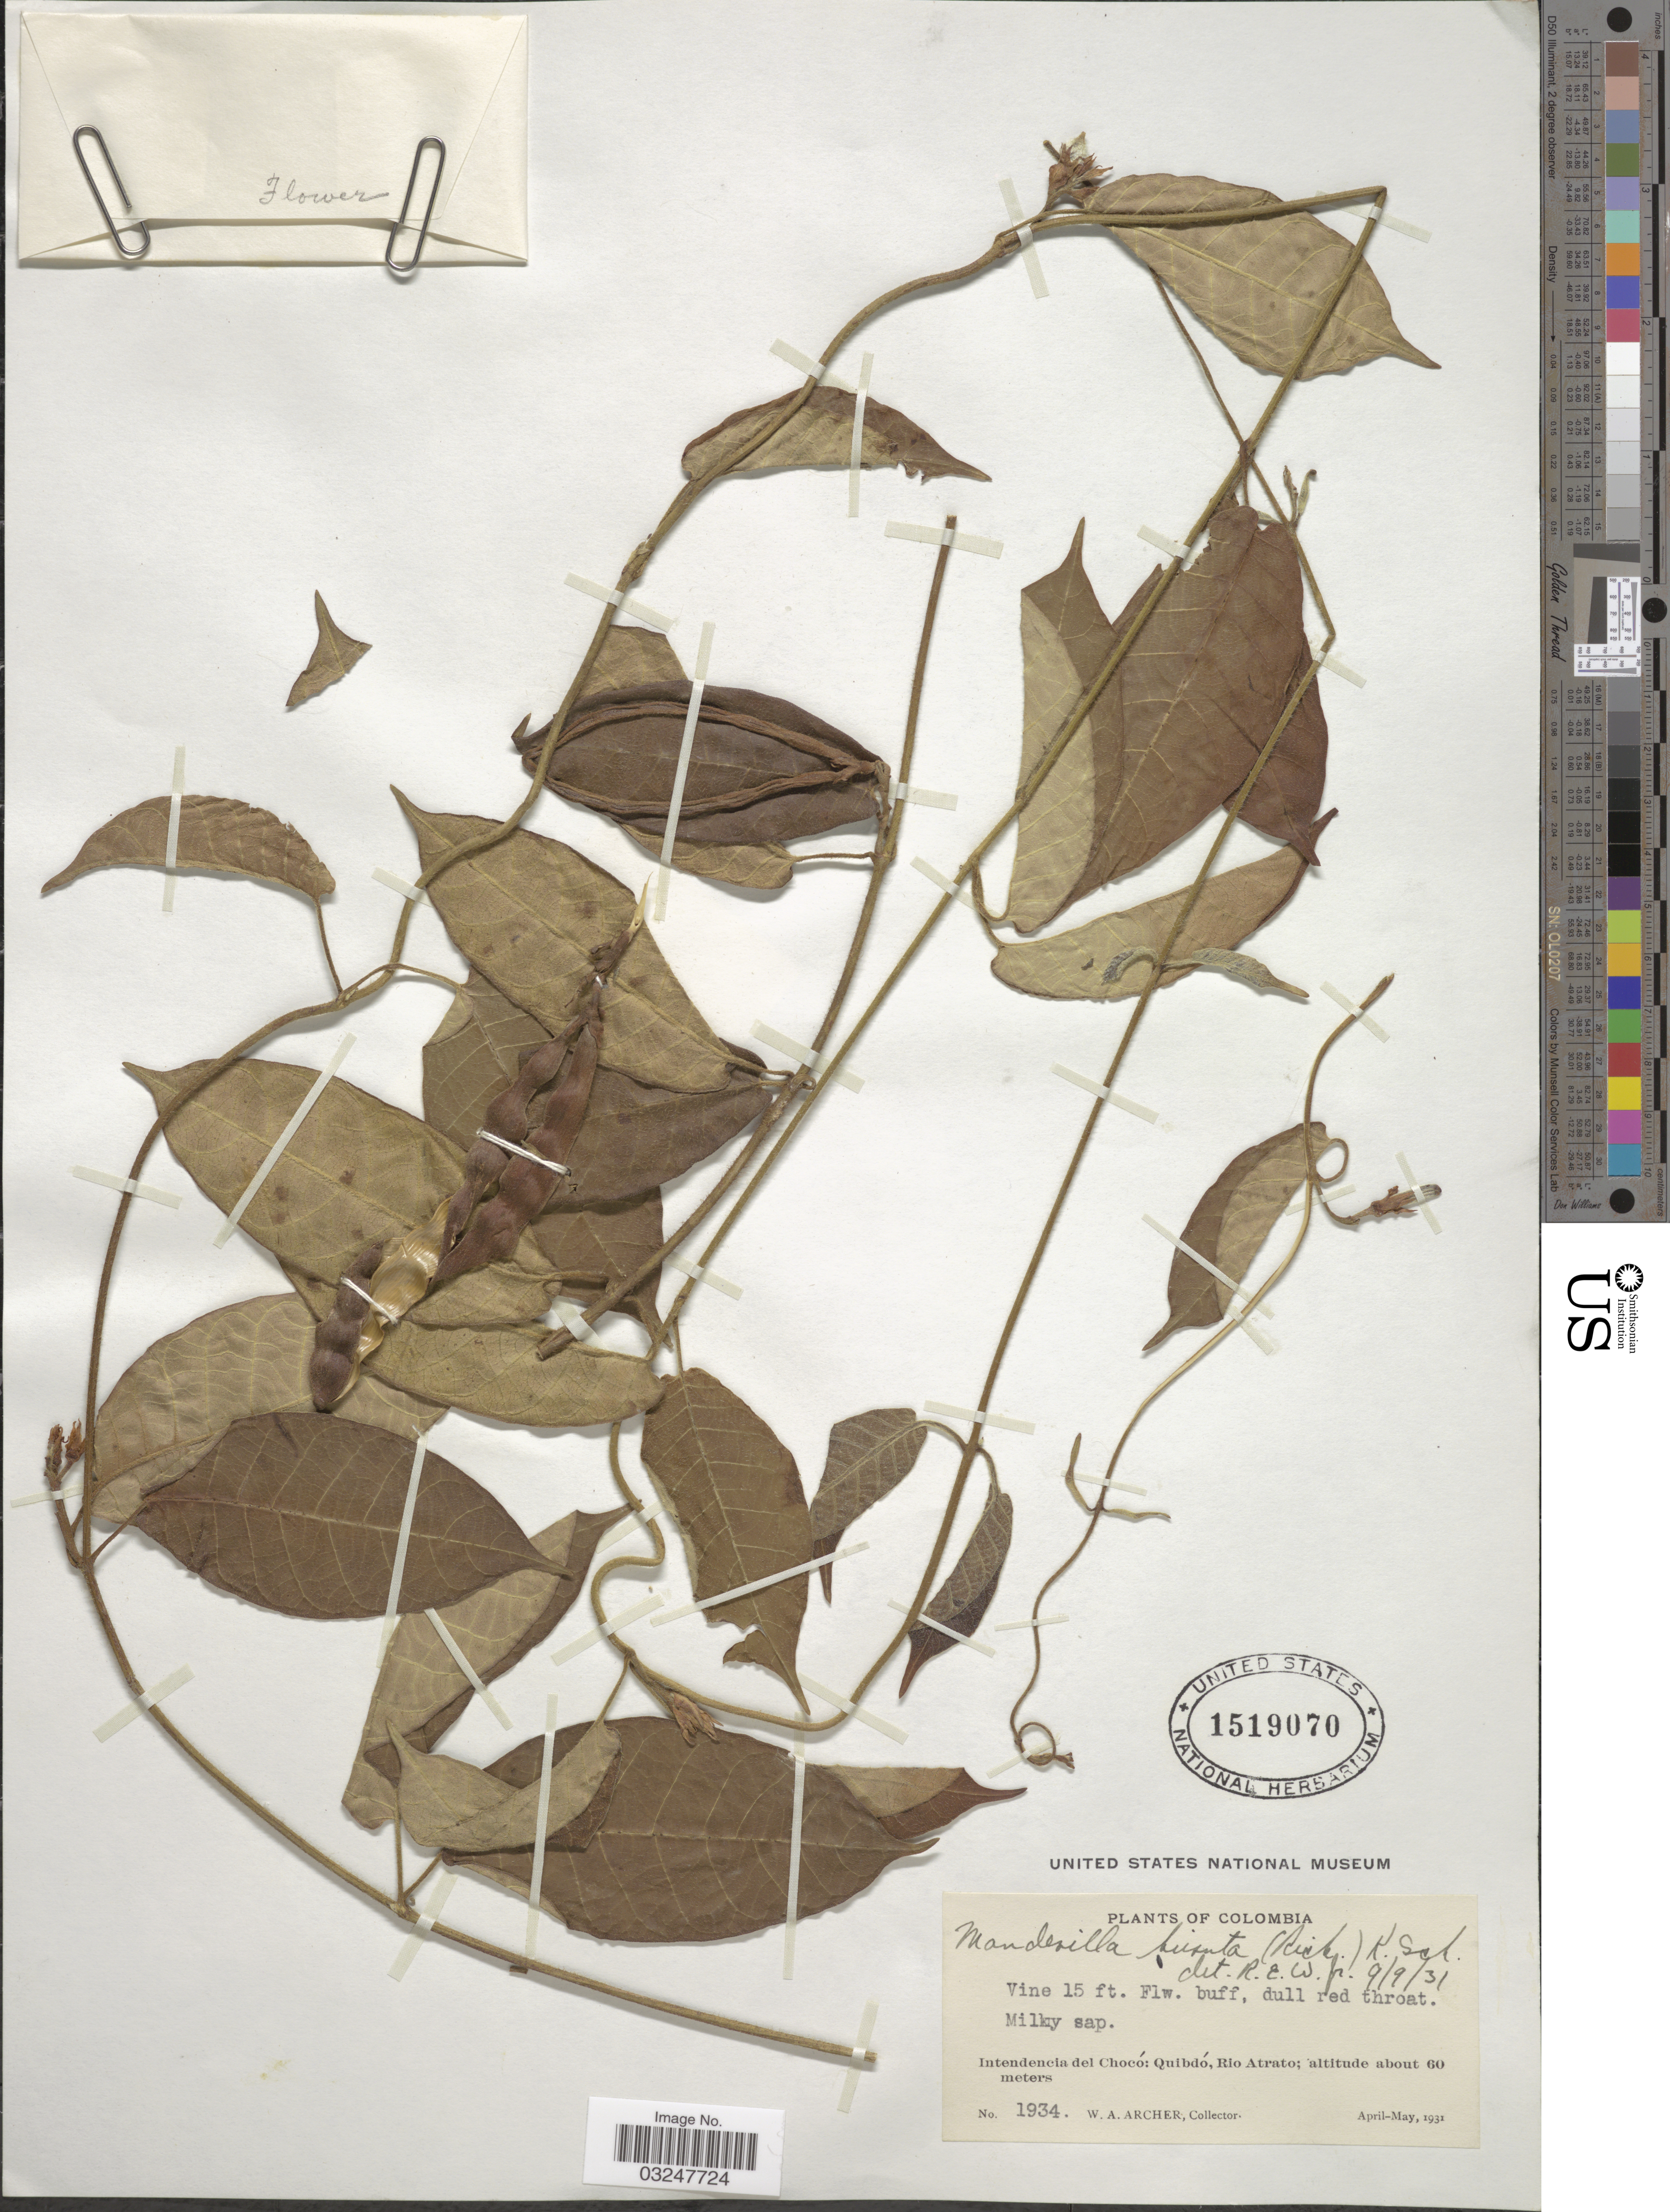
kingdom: Plantae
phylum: Tracheophyta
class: Magnoliopsida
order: Gentianales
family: Apocynaceae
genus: Mandevilla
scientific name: Mandevilla hirsuta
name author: (Rich.) K. Schum.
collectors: W. Archer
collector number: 1934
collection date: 1931-04/1931-05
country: Colombia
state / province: Chocó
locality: Intendencia del Chocó: Quibdó, Rio Atrato.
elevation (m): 60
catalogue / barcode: US 1519070